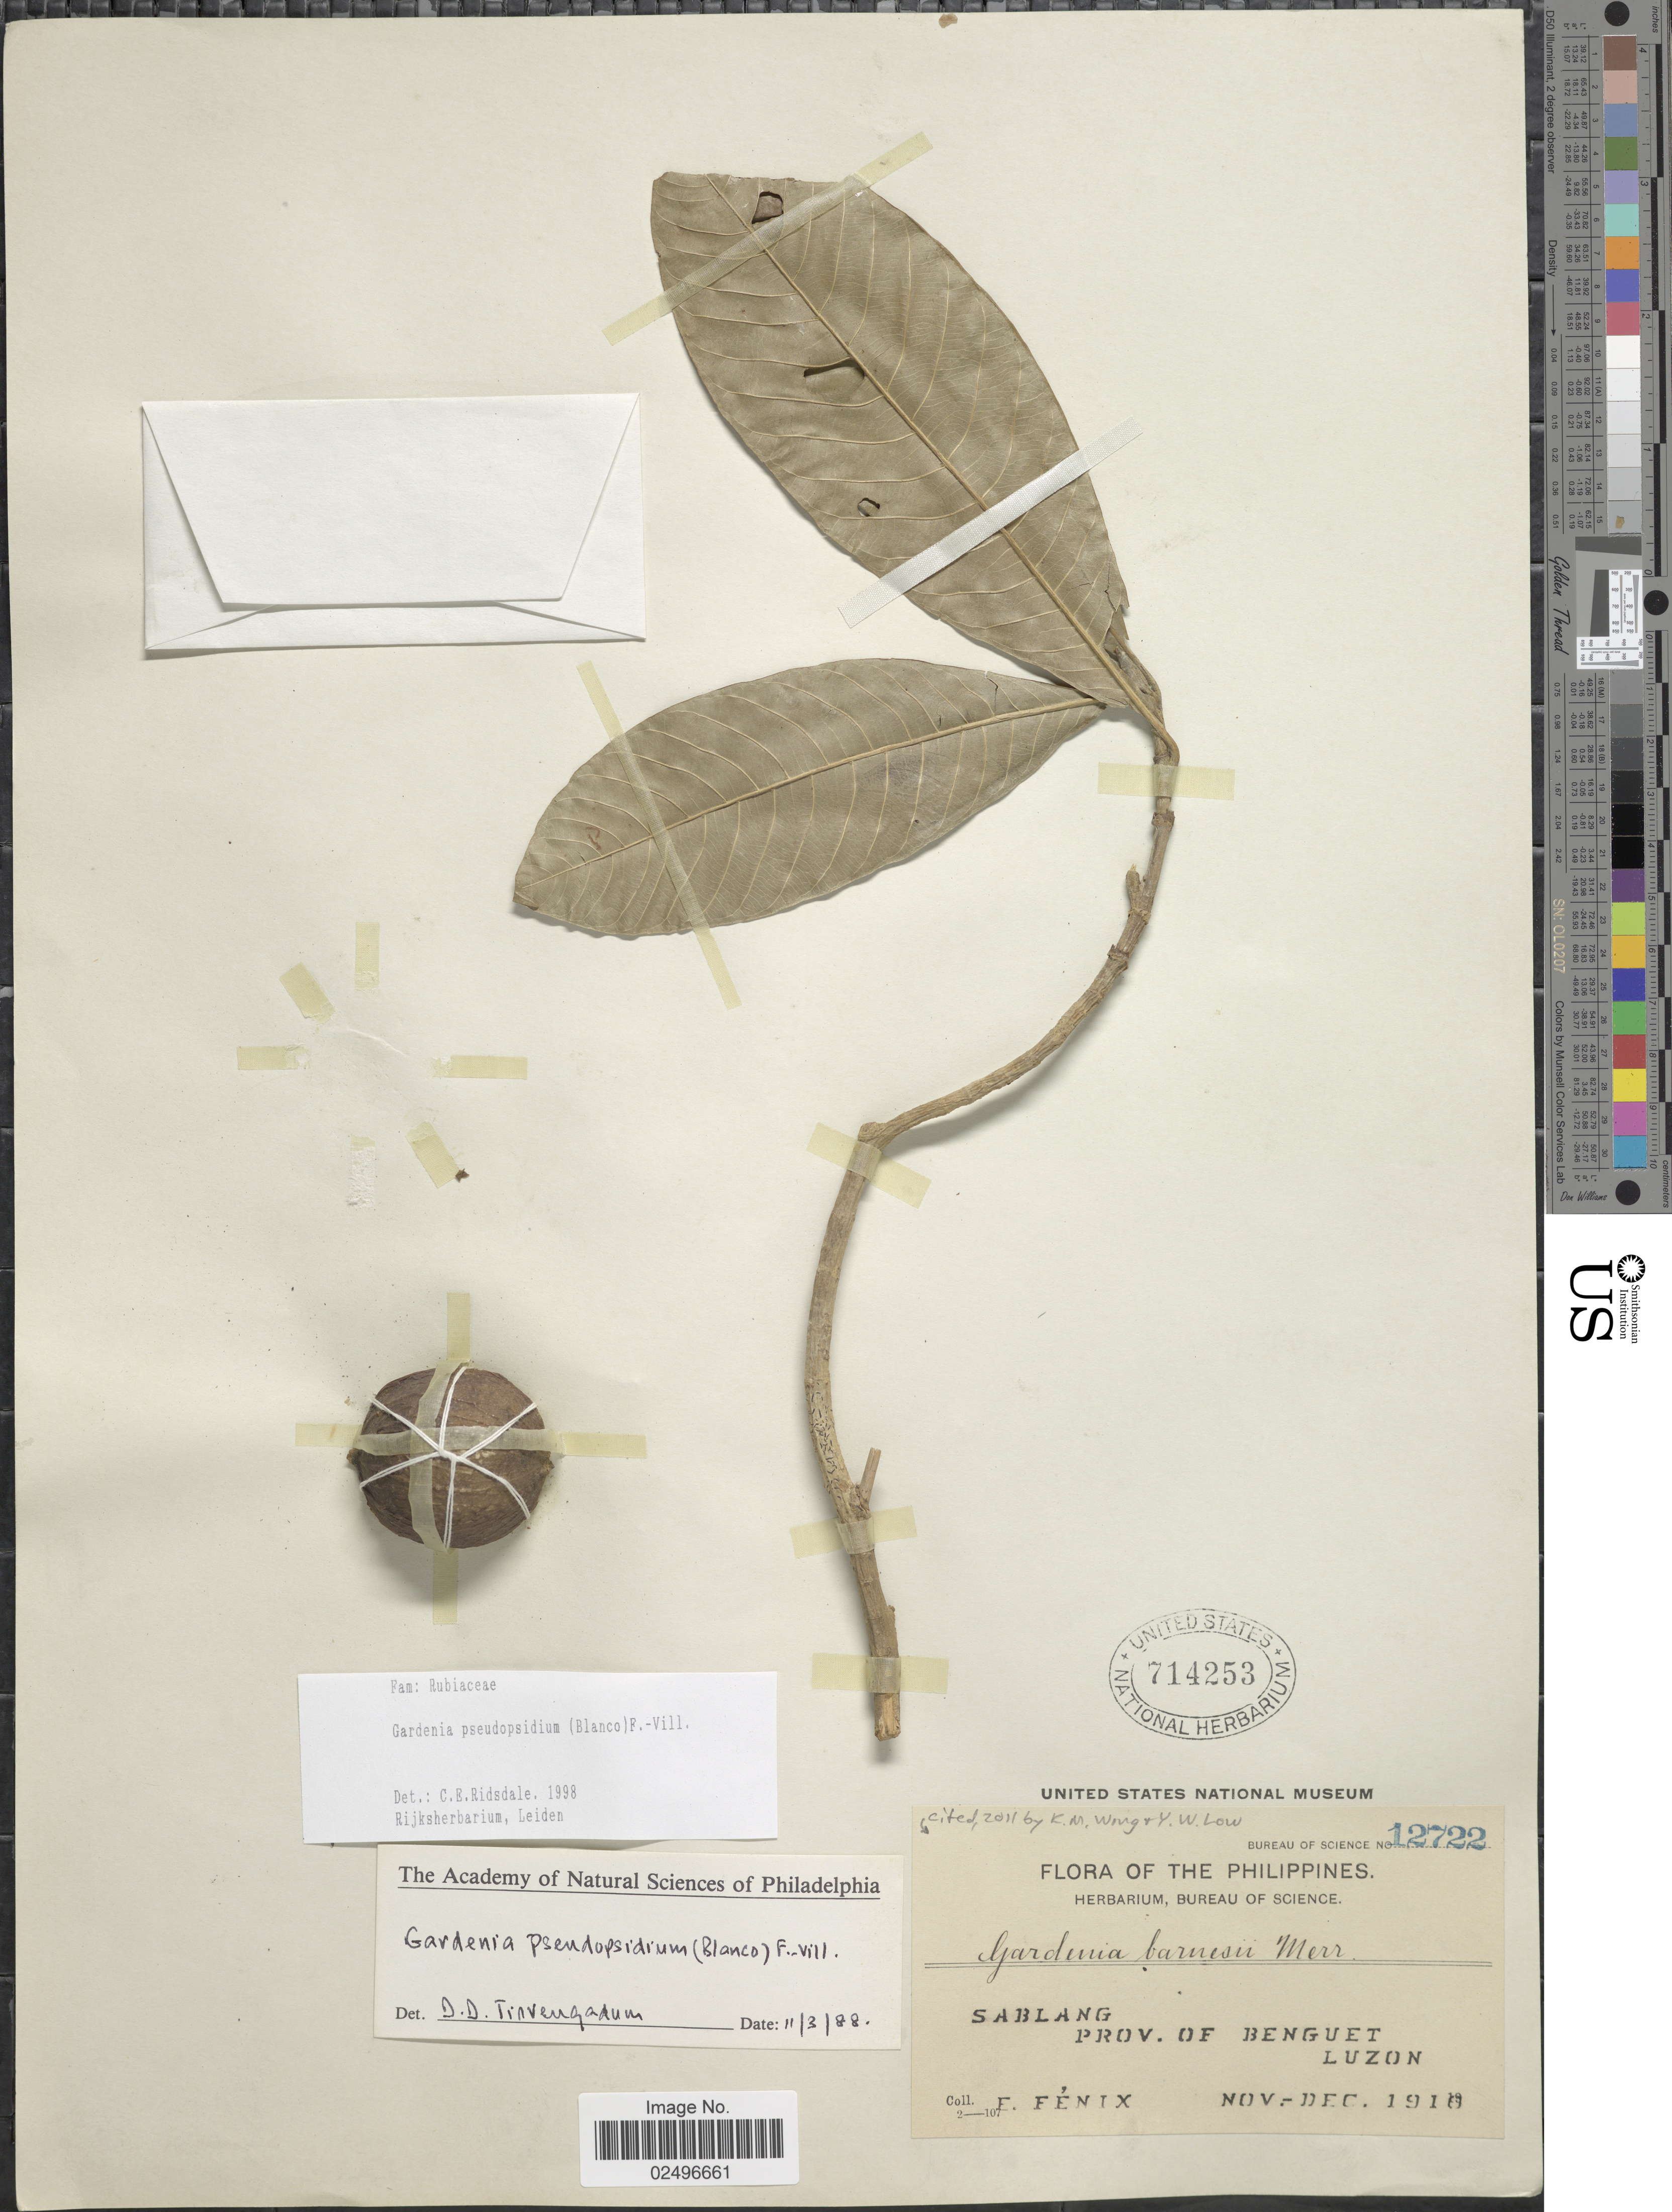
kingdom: Plantae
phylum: Tracheophyta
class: Magnoliopsida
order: Gentianales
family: Rubiaceae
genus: Gardenia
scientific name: Gardenia barnesii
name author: Merr.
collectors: E. Fénix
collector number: Bureau of Science 12722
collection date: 1918-11/1918-12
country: Philippines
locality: Sablang, Prov. of Benguet Luzon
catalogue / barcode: US 714253